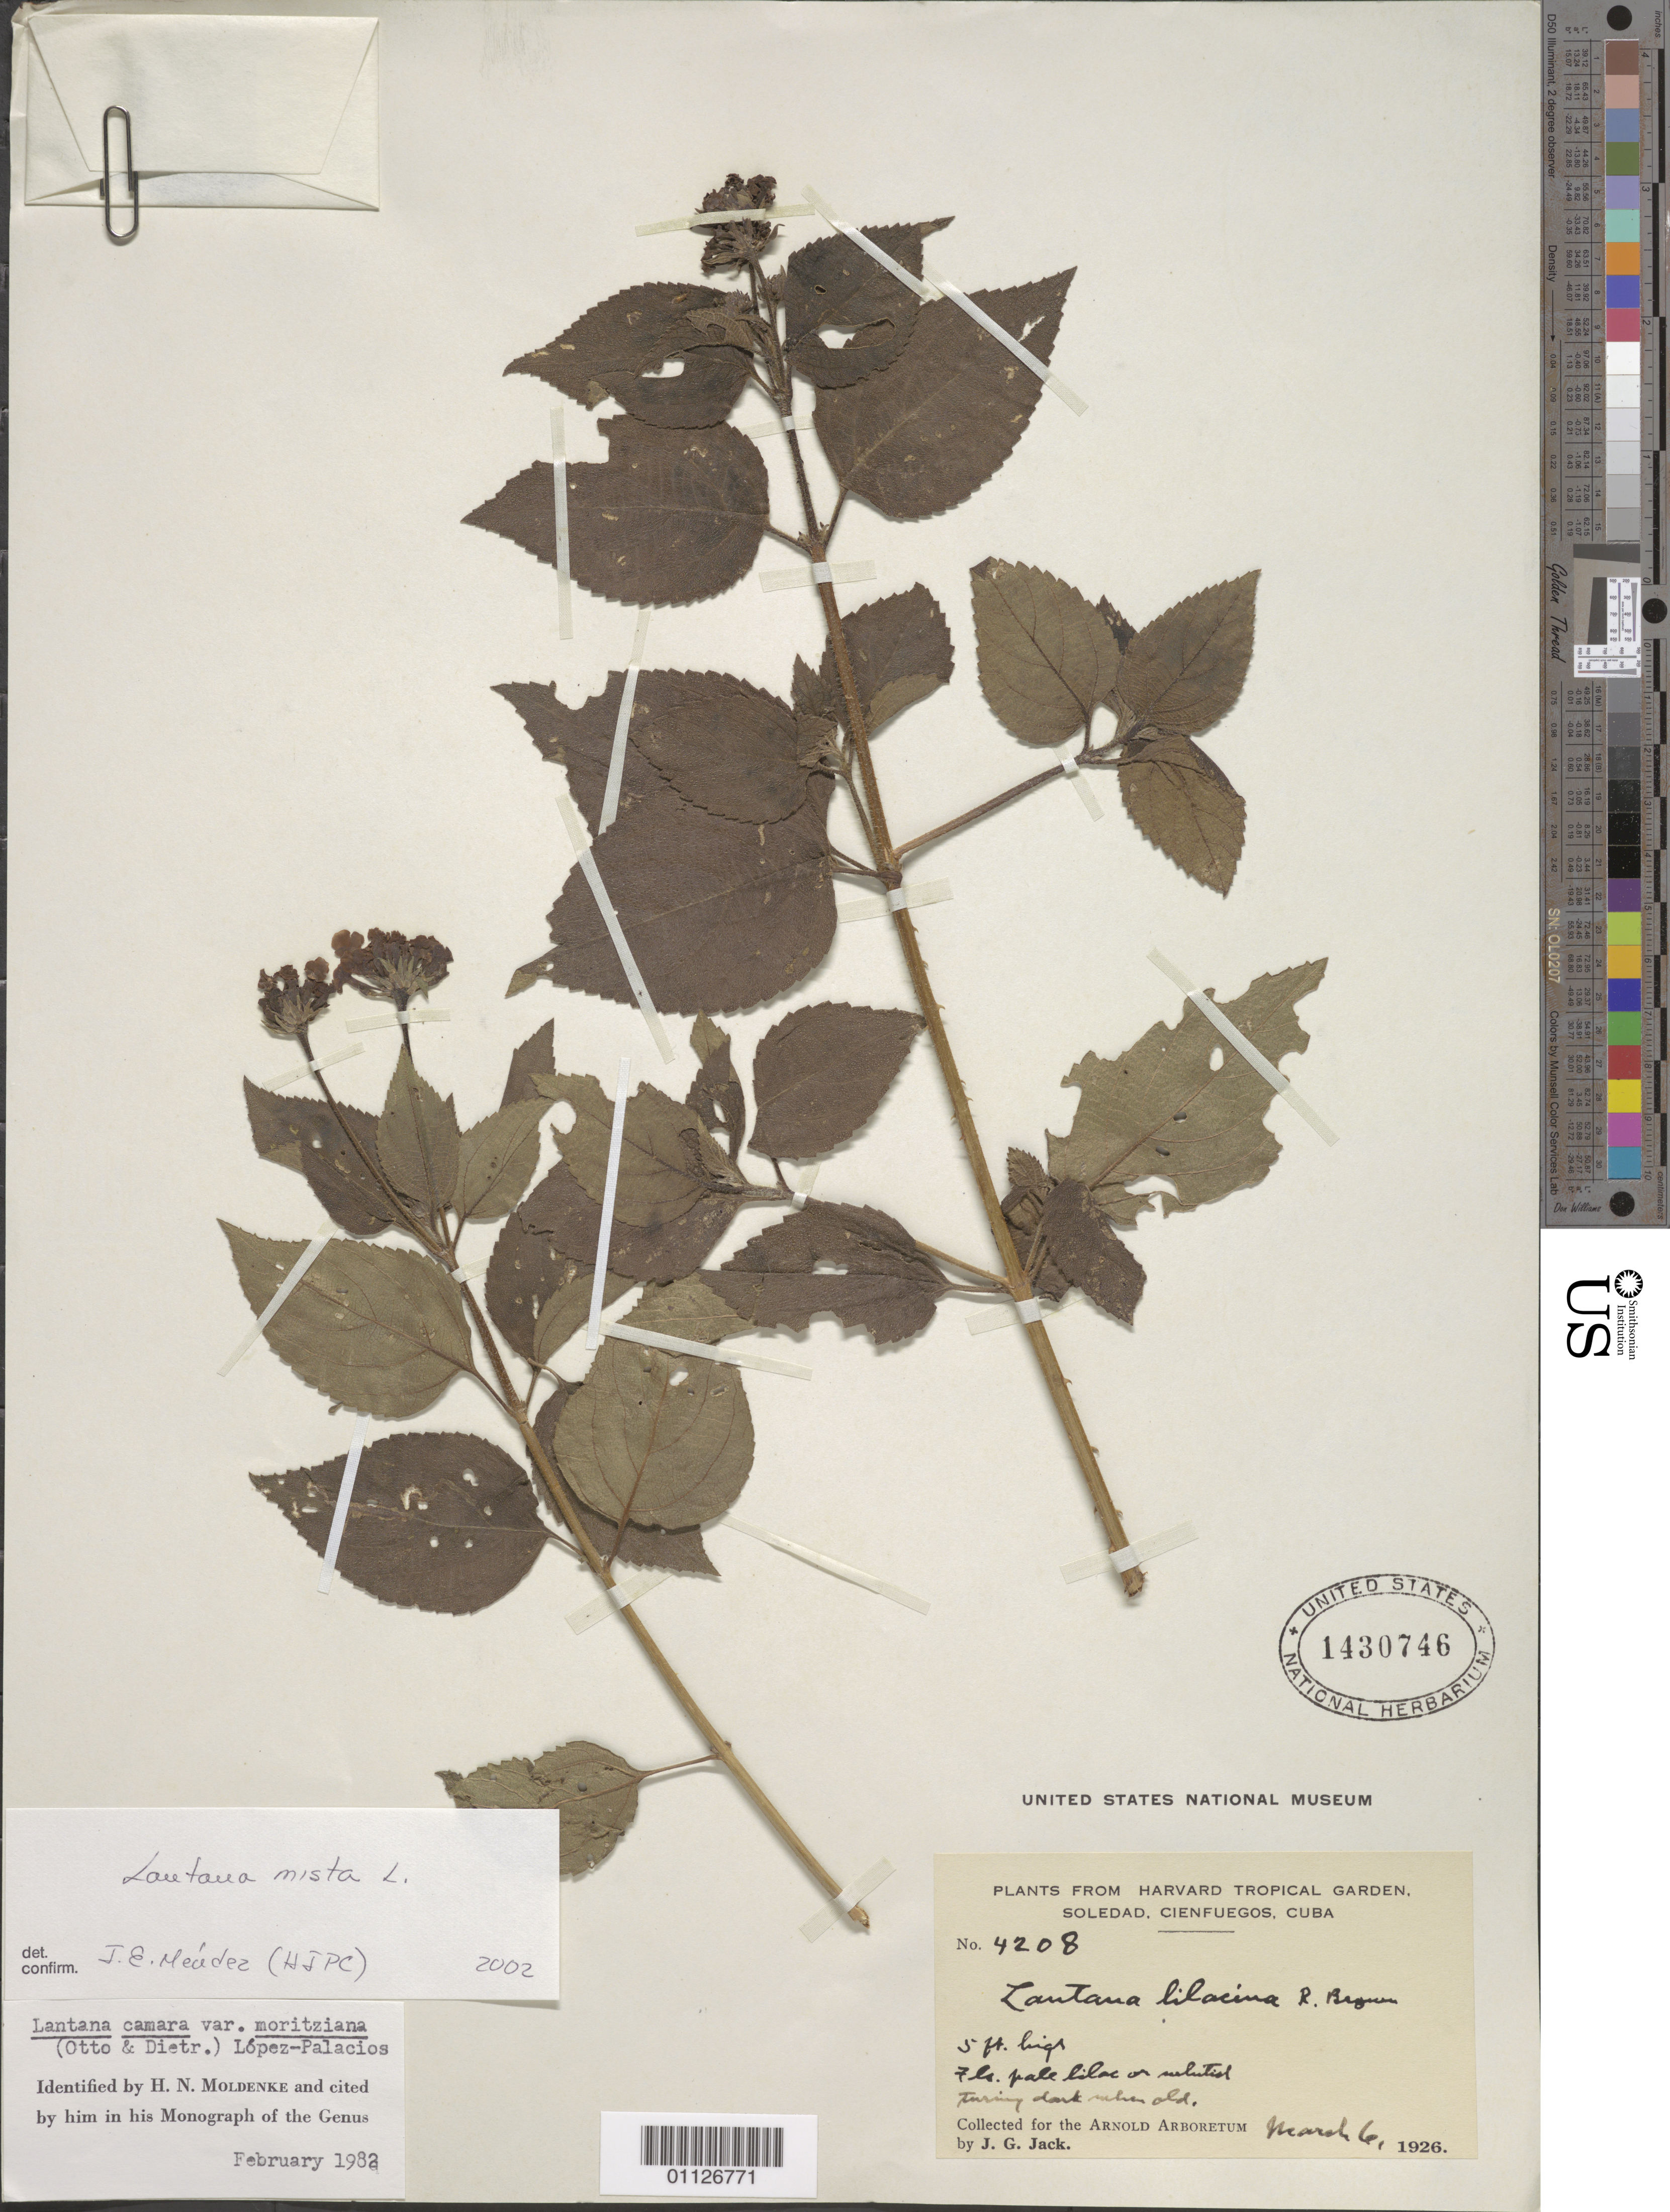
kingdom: Plantae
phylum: Tracheophyta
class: Magnoliopsida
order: Lamiales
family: Verbenaceae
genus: Lantana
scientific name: Lantana mista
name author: L.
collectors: J. G. Jack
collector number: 4208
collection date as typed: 06 Mar 1926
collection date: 1926-03-06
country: Cuba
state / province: Cienfuegos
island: Cuba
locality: Soledad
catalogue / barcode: US 1430746